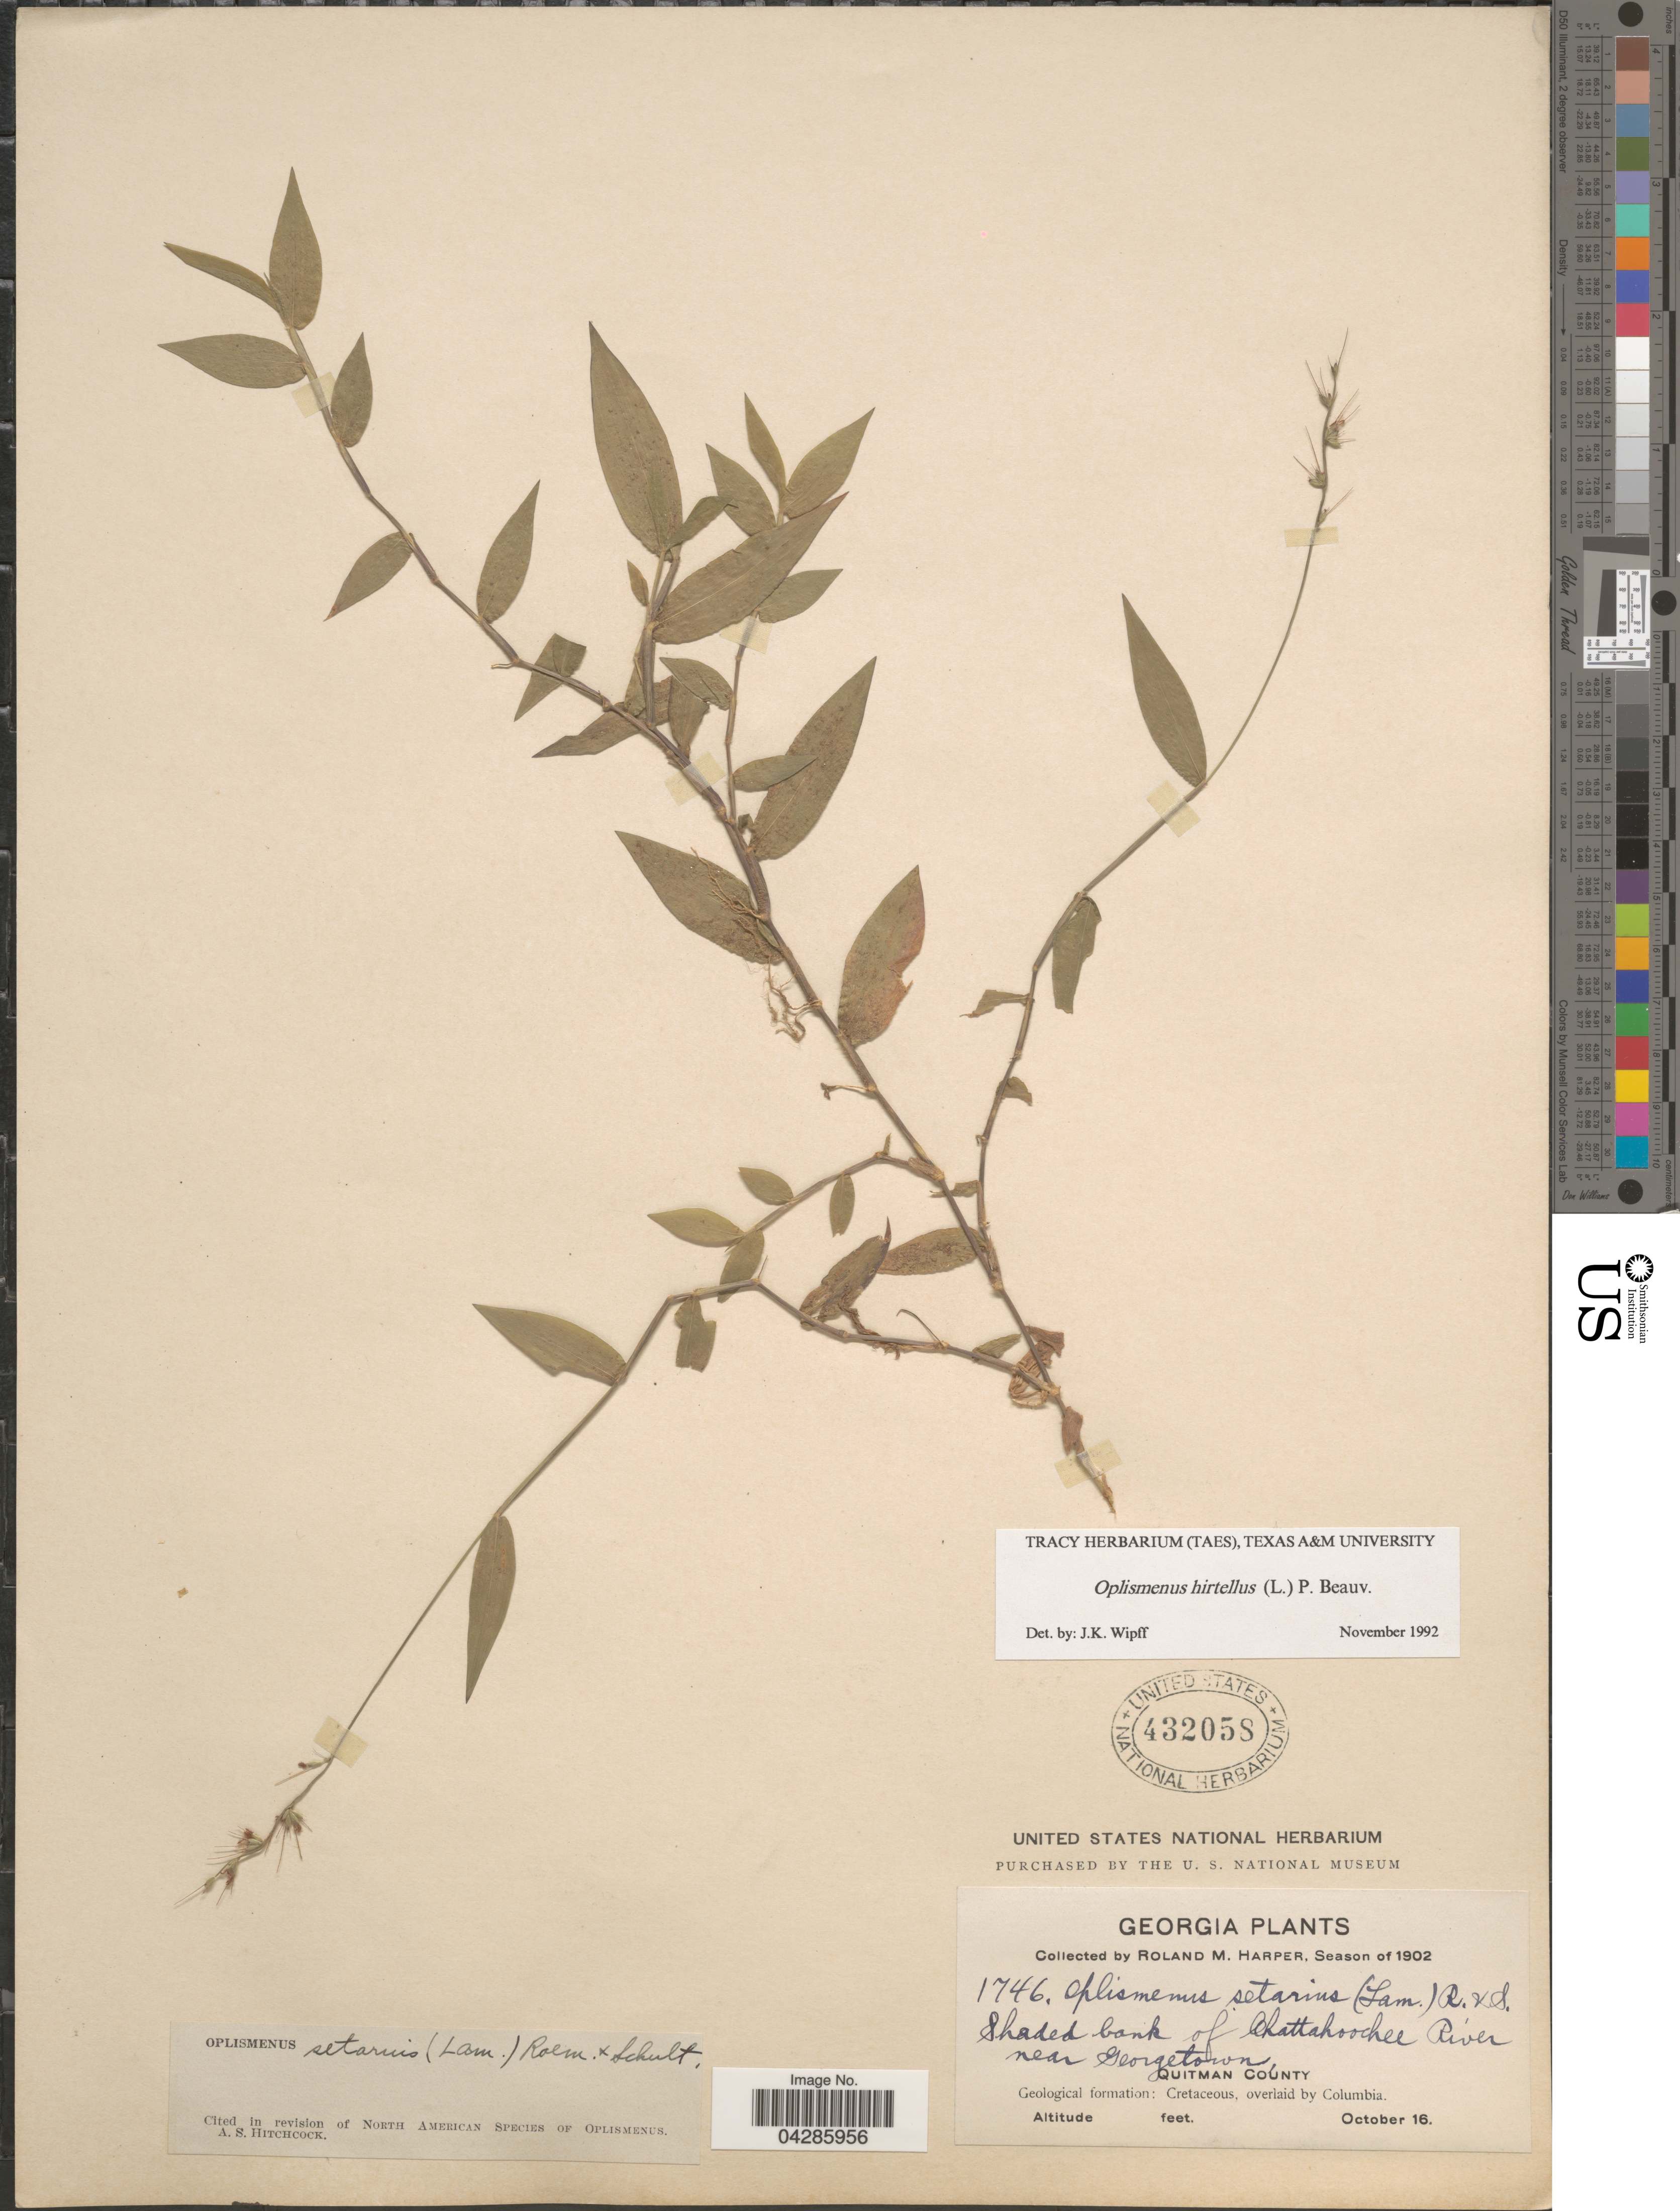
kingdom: Plantae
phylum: Tracheophyta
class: Liliopsida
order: Poales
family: Poaceae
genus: Oplismenus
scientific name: Oplismenus hirtellus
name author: (L.) P. Beauv.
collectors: R. M. Harper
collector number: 1746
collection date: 1902-10-16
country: United States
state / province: Georgia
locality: Shaded bank of Chattahoochee River near Georgetown. Quitman County. Geological formation: Cretaceous, overlaid by Columbia.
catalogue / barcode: US 432058